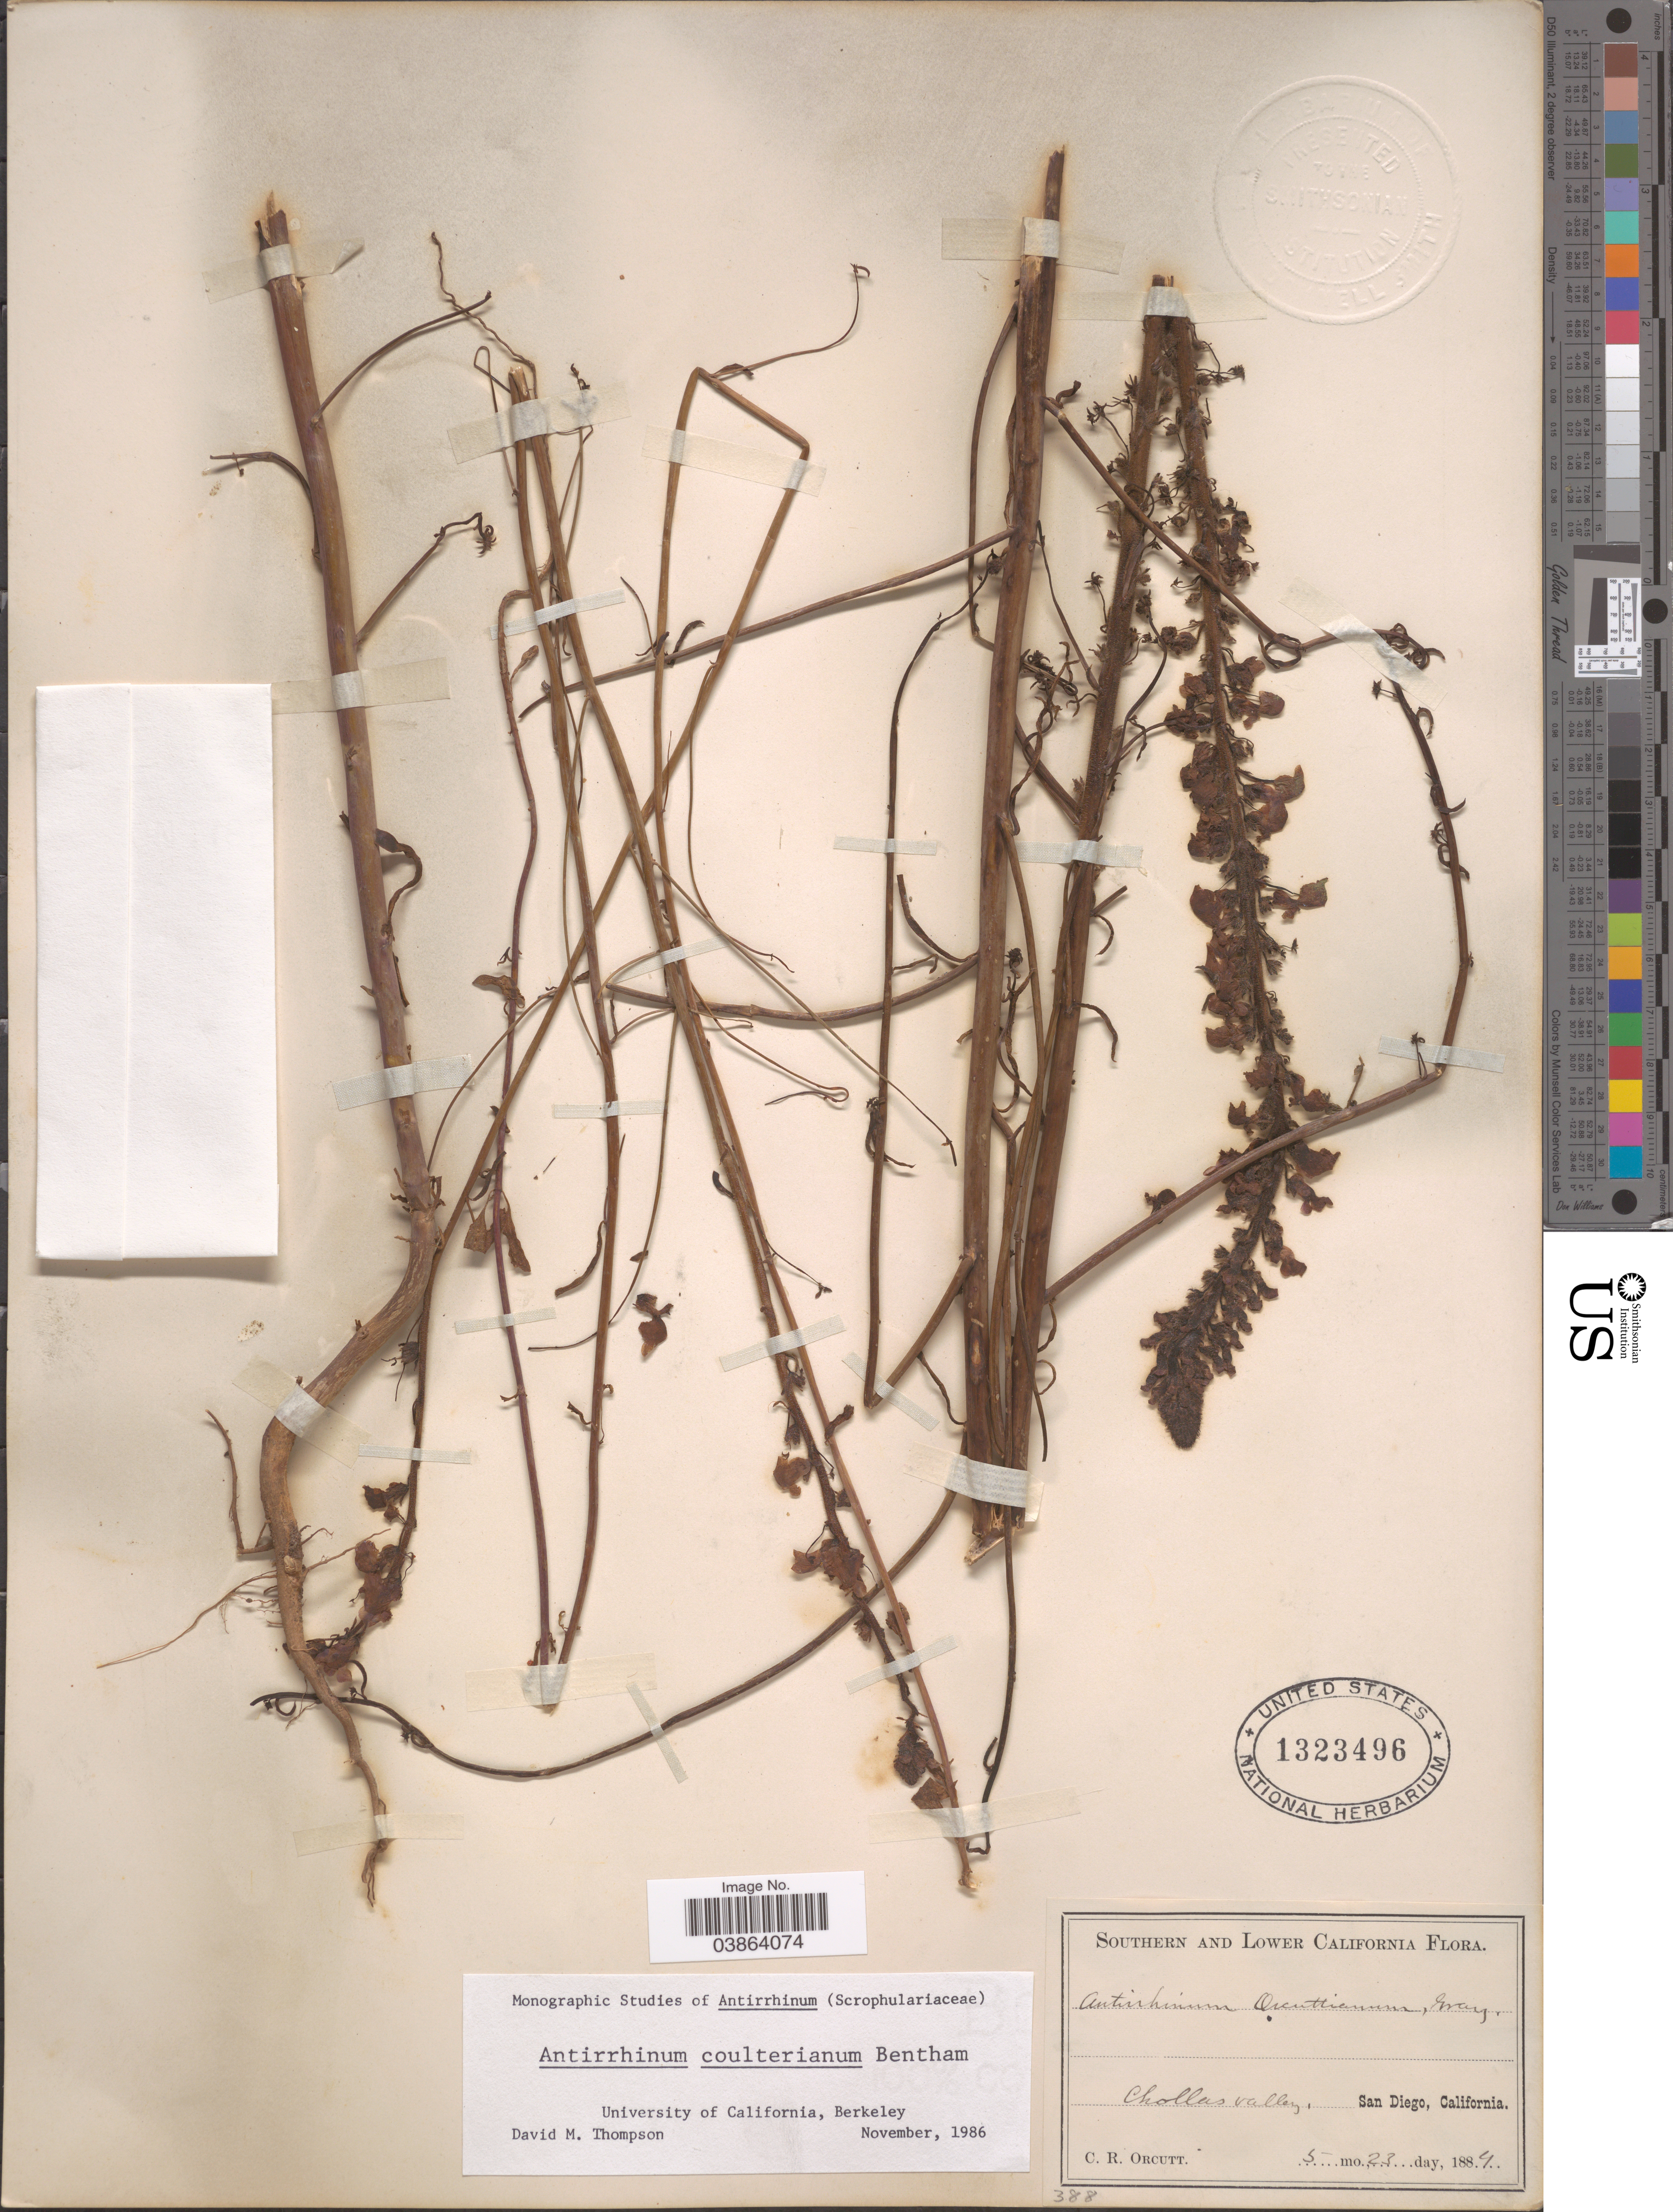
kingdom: Plantae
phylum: Tracheophyta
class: Magnoliopsida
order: Lamiales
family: Plantaginaceae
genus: Sairocarpus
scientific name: Sairocarpus coulterianus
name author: (Benth.) D.A. Sutton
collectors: C. R. Orcutt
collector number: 388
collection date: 1884-05-23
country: United States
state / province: California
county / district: San Diego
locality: Southern and Lower California. Chollas Valley, San Diego.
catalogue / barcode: US 1323496